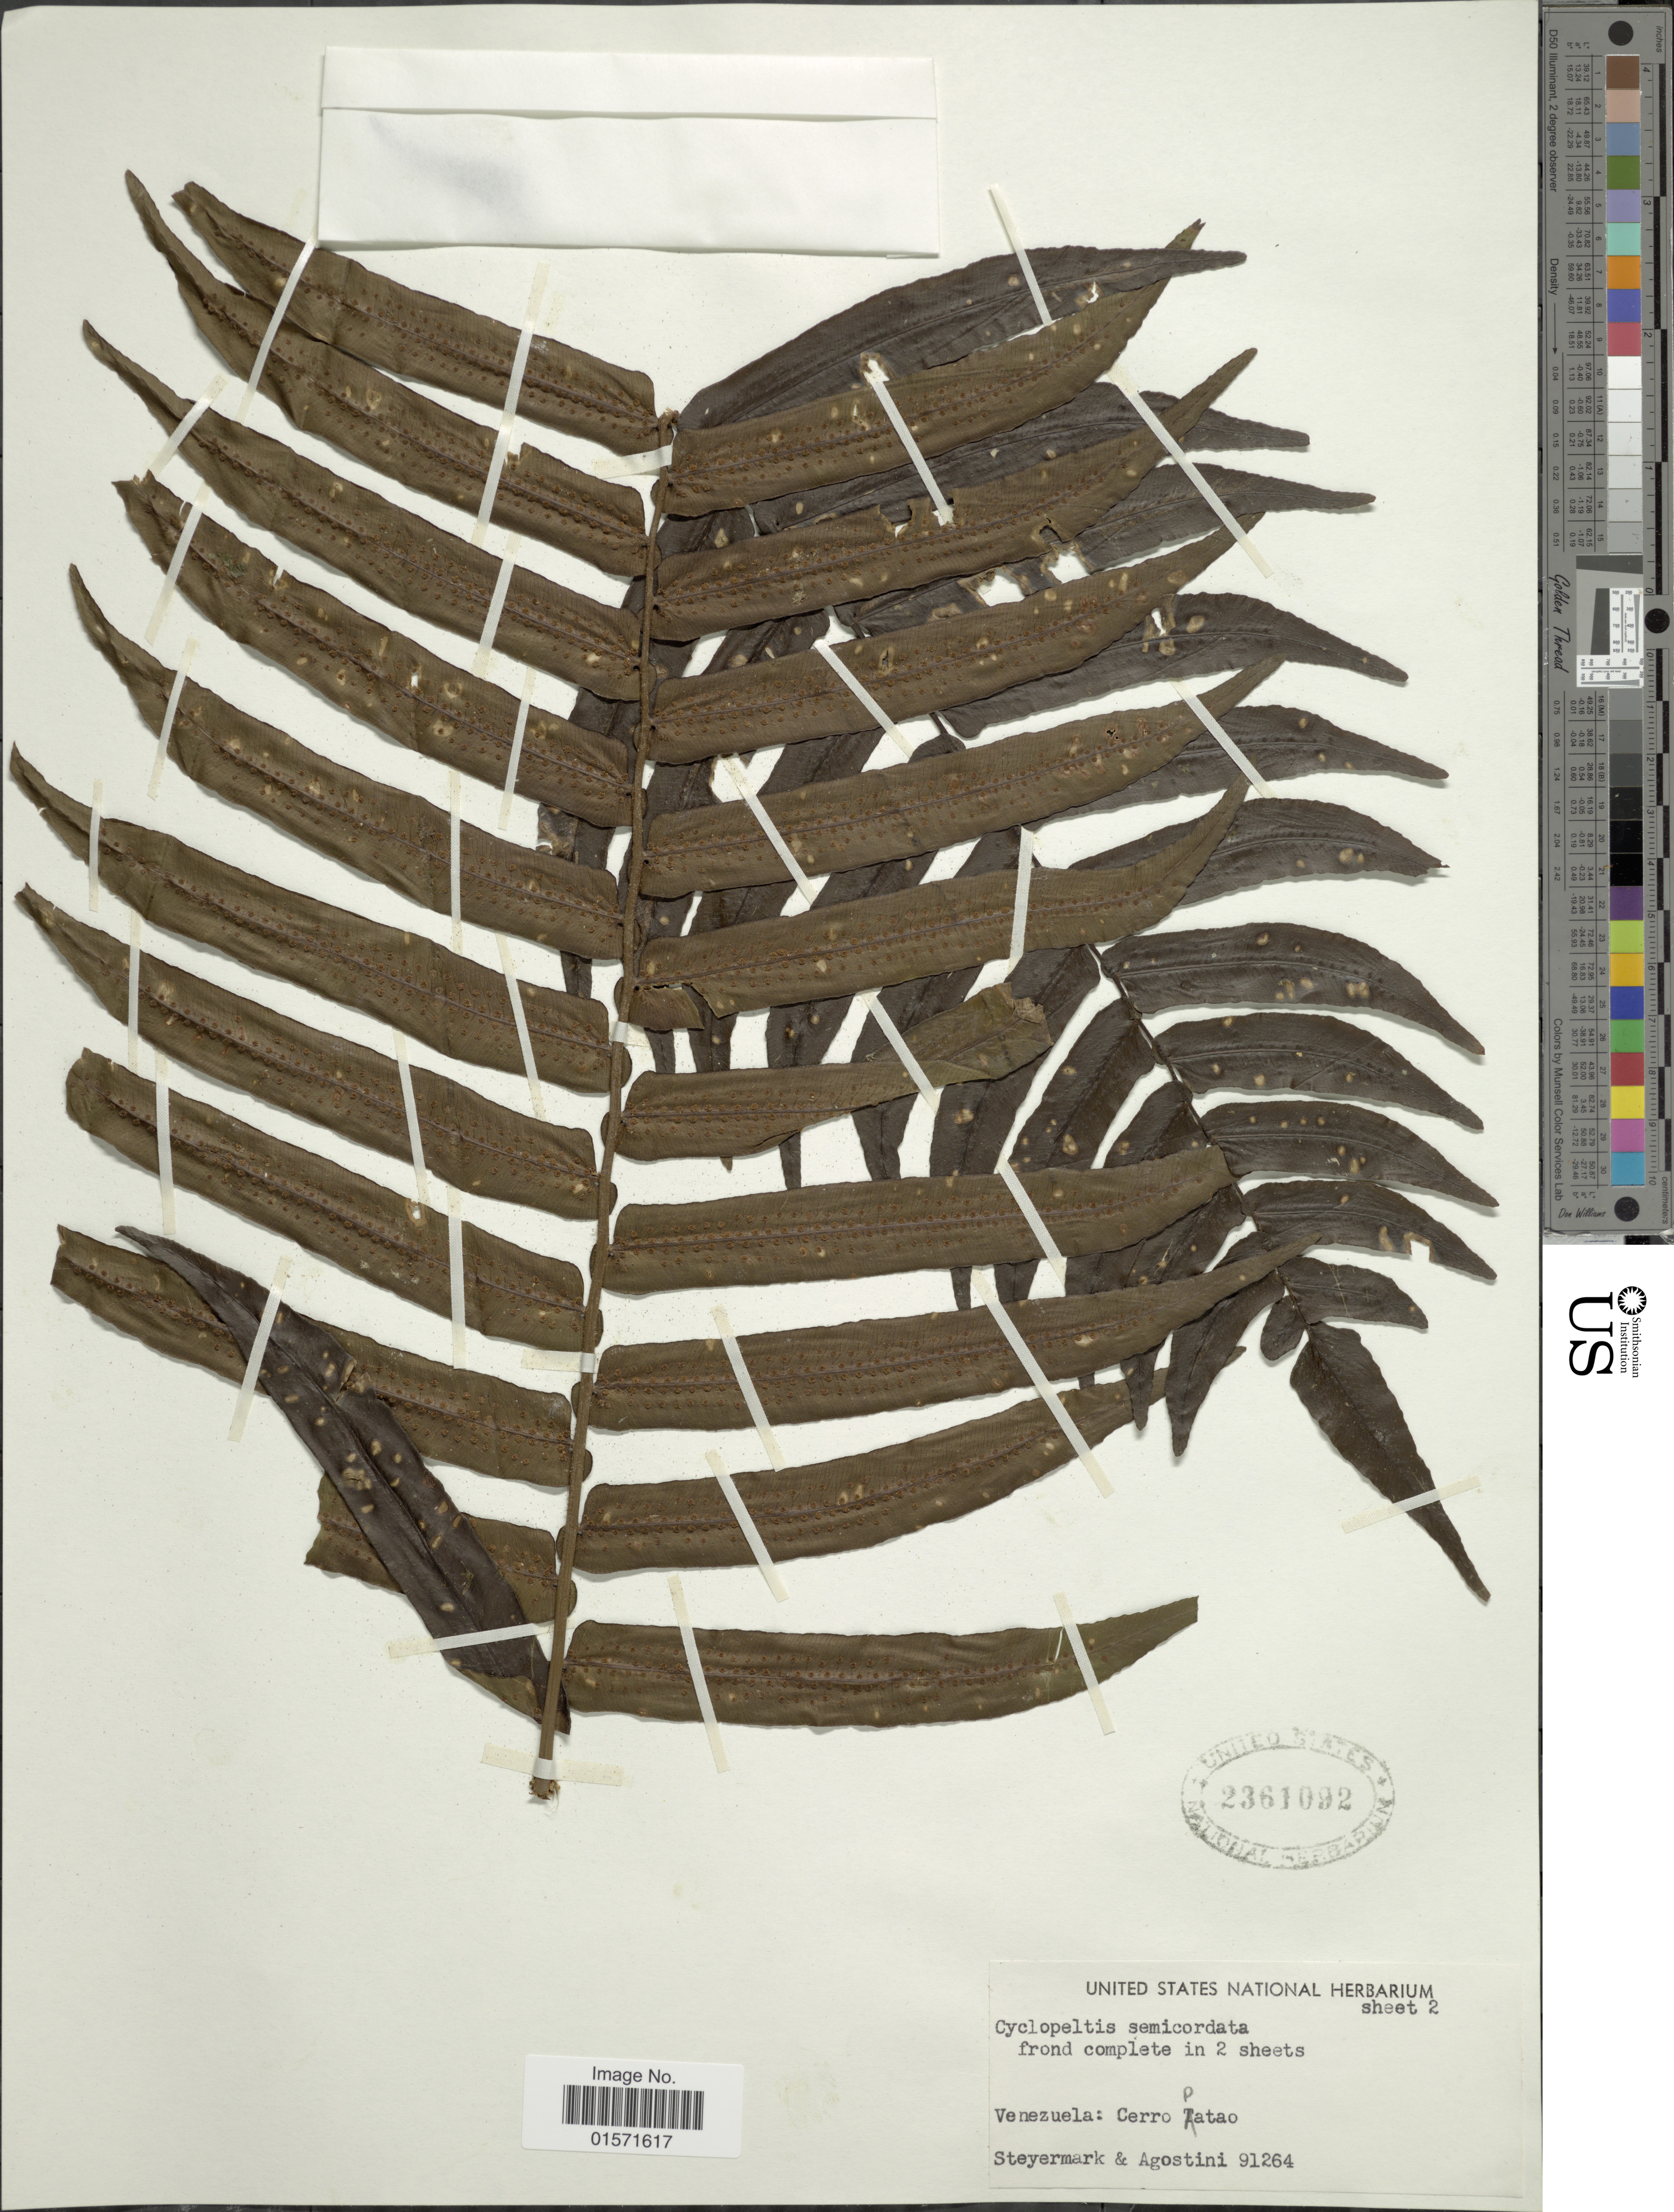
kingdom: Plantae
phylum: Tracheophyta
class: Polypodiopsida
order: Polypodiales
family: Lomariopsidaceae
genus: Cyclopeltis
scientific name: Cyclopeltis semicordata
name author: (Sw.) J. Sm.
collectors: J. Steyermark & Agostini, --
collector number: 91264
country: Venezuela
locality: Cerro Patao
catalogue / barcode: US 2361092